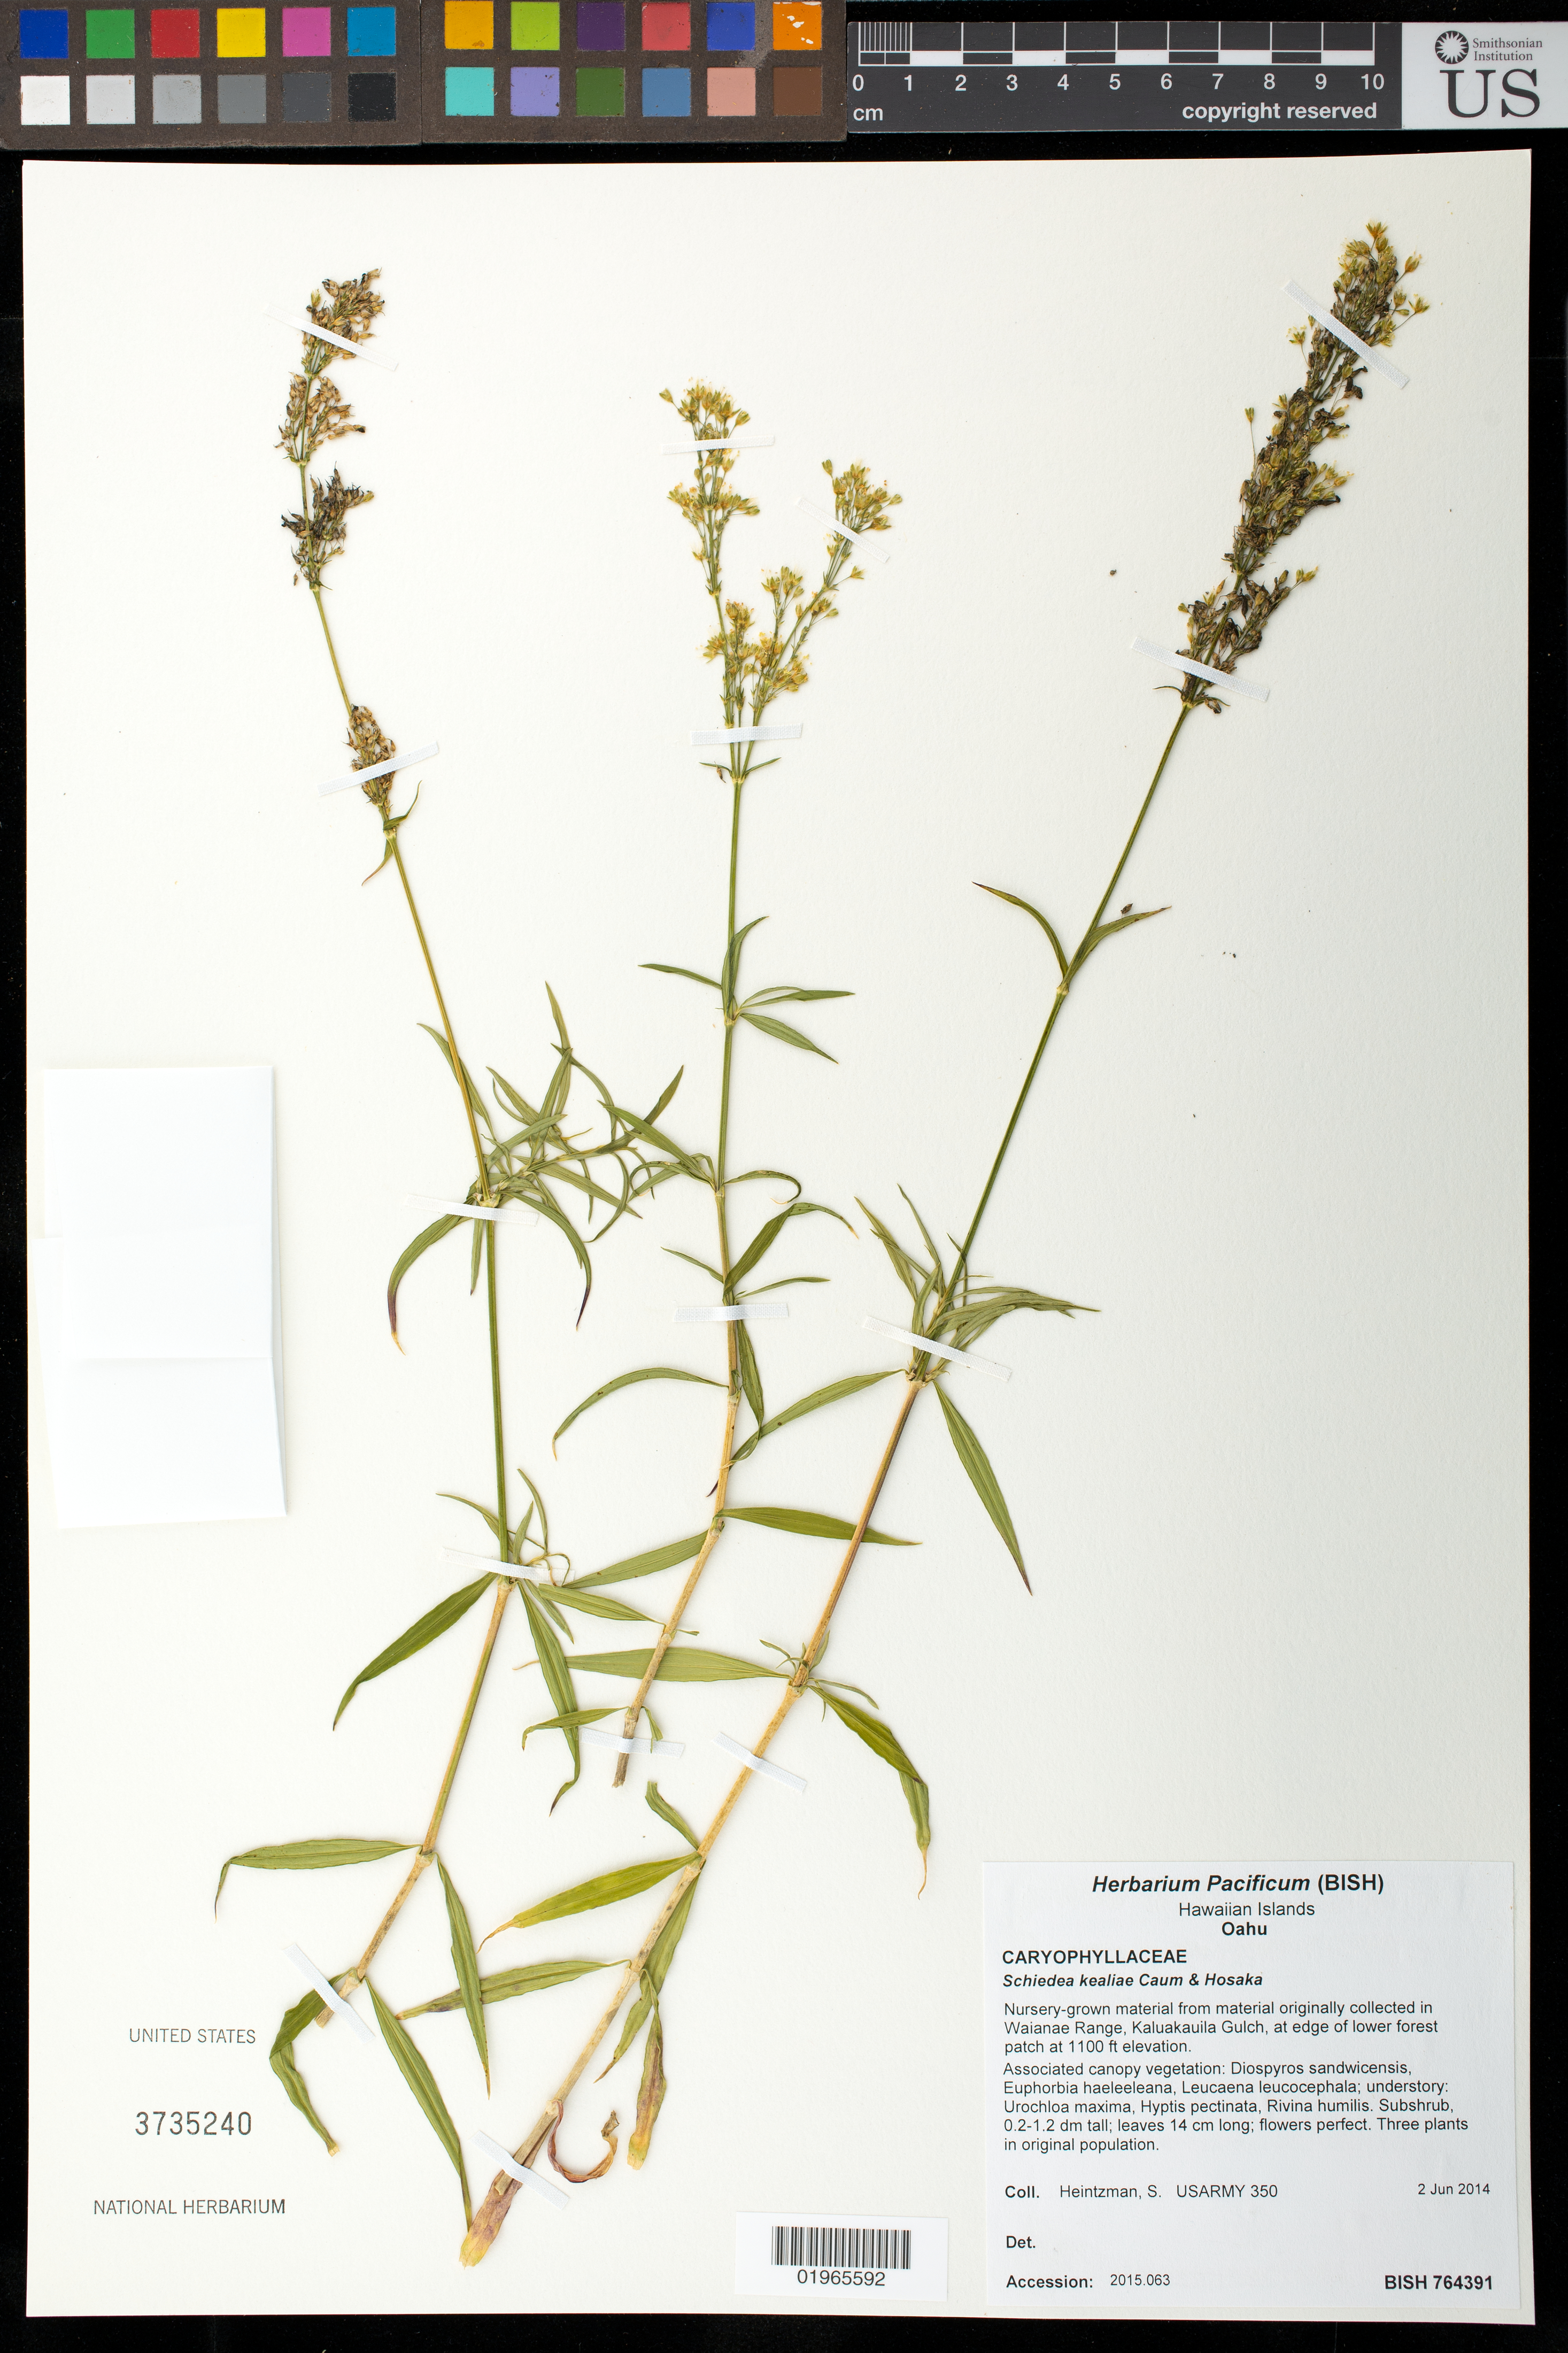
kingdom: Plantae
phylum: Tracheophyta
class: Magnoliopsida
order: Caryophyllales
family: Caryophyllaceae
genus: Schiedea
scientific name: Schiedea kealiae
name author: Caum & Hosaka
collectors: S. Heintzman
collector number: USARMY 350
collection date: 2014-06-02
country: United States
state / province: Hawaii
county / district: Honolulu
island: Oahu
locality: Nursery grown material. Originally collected in Waianae Range, Kaluakauila Gulch, at edge of lower forest patch, 1100 ft elev..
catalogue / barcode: US 3735240